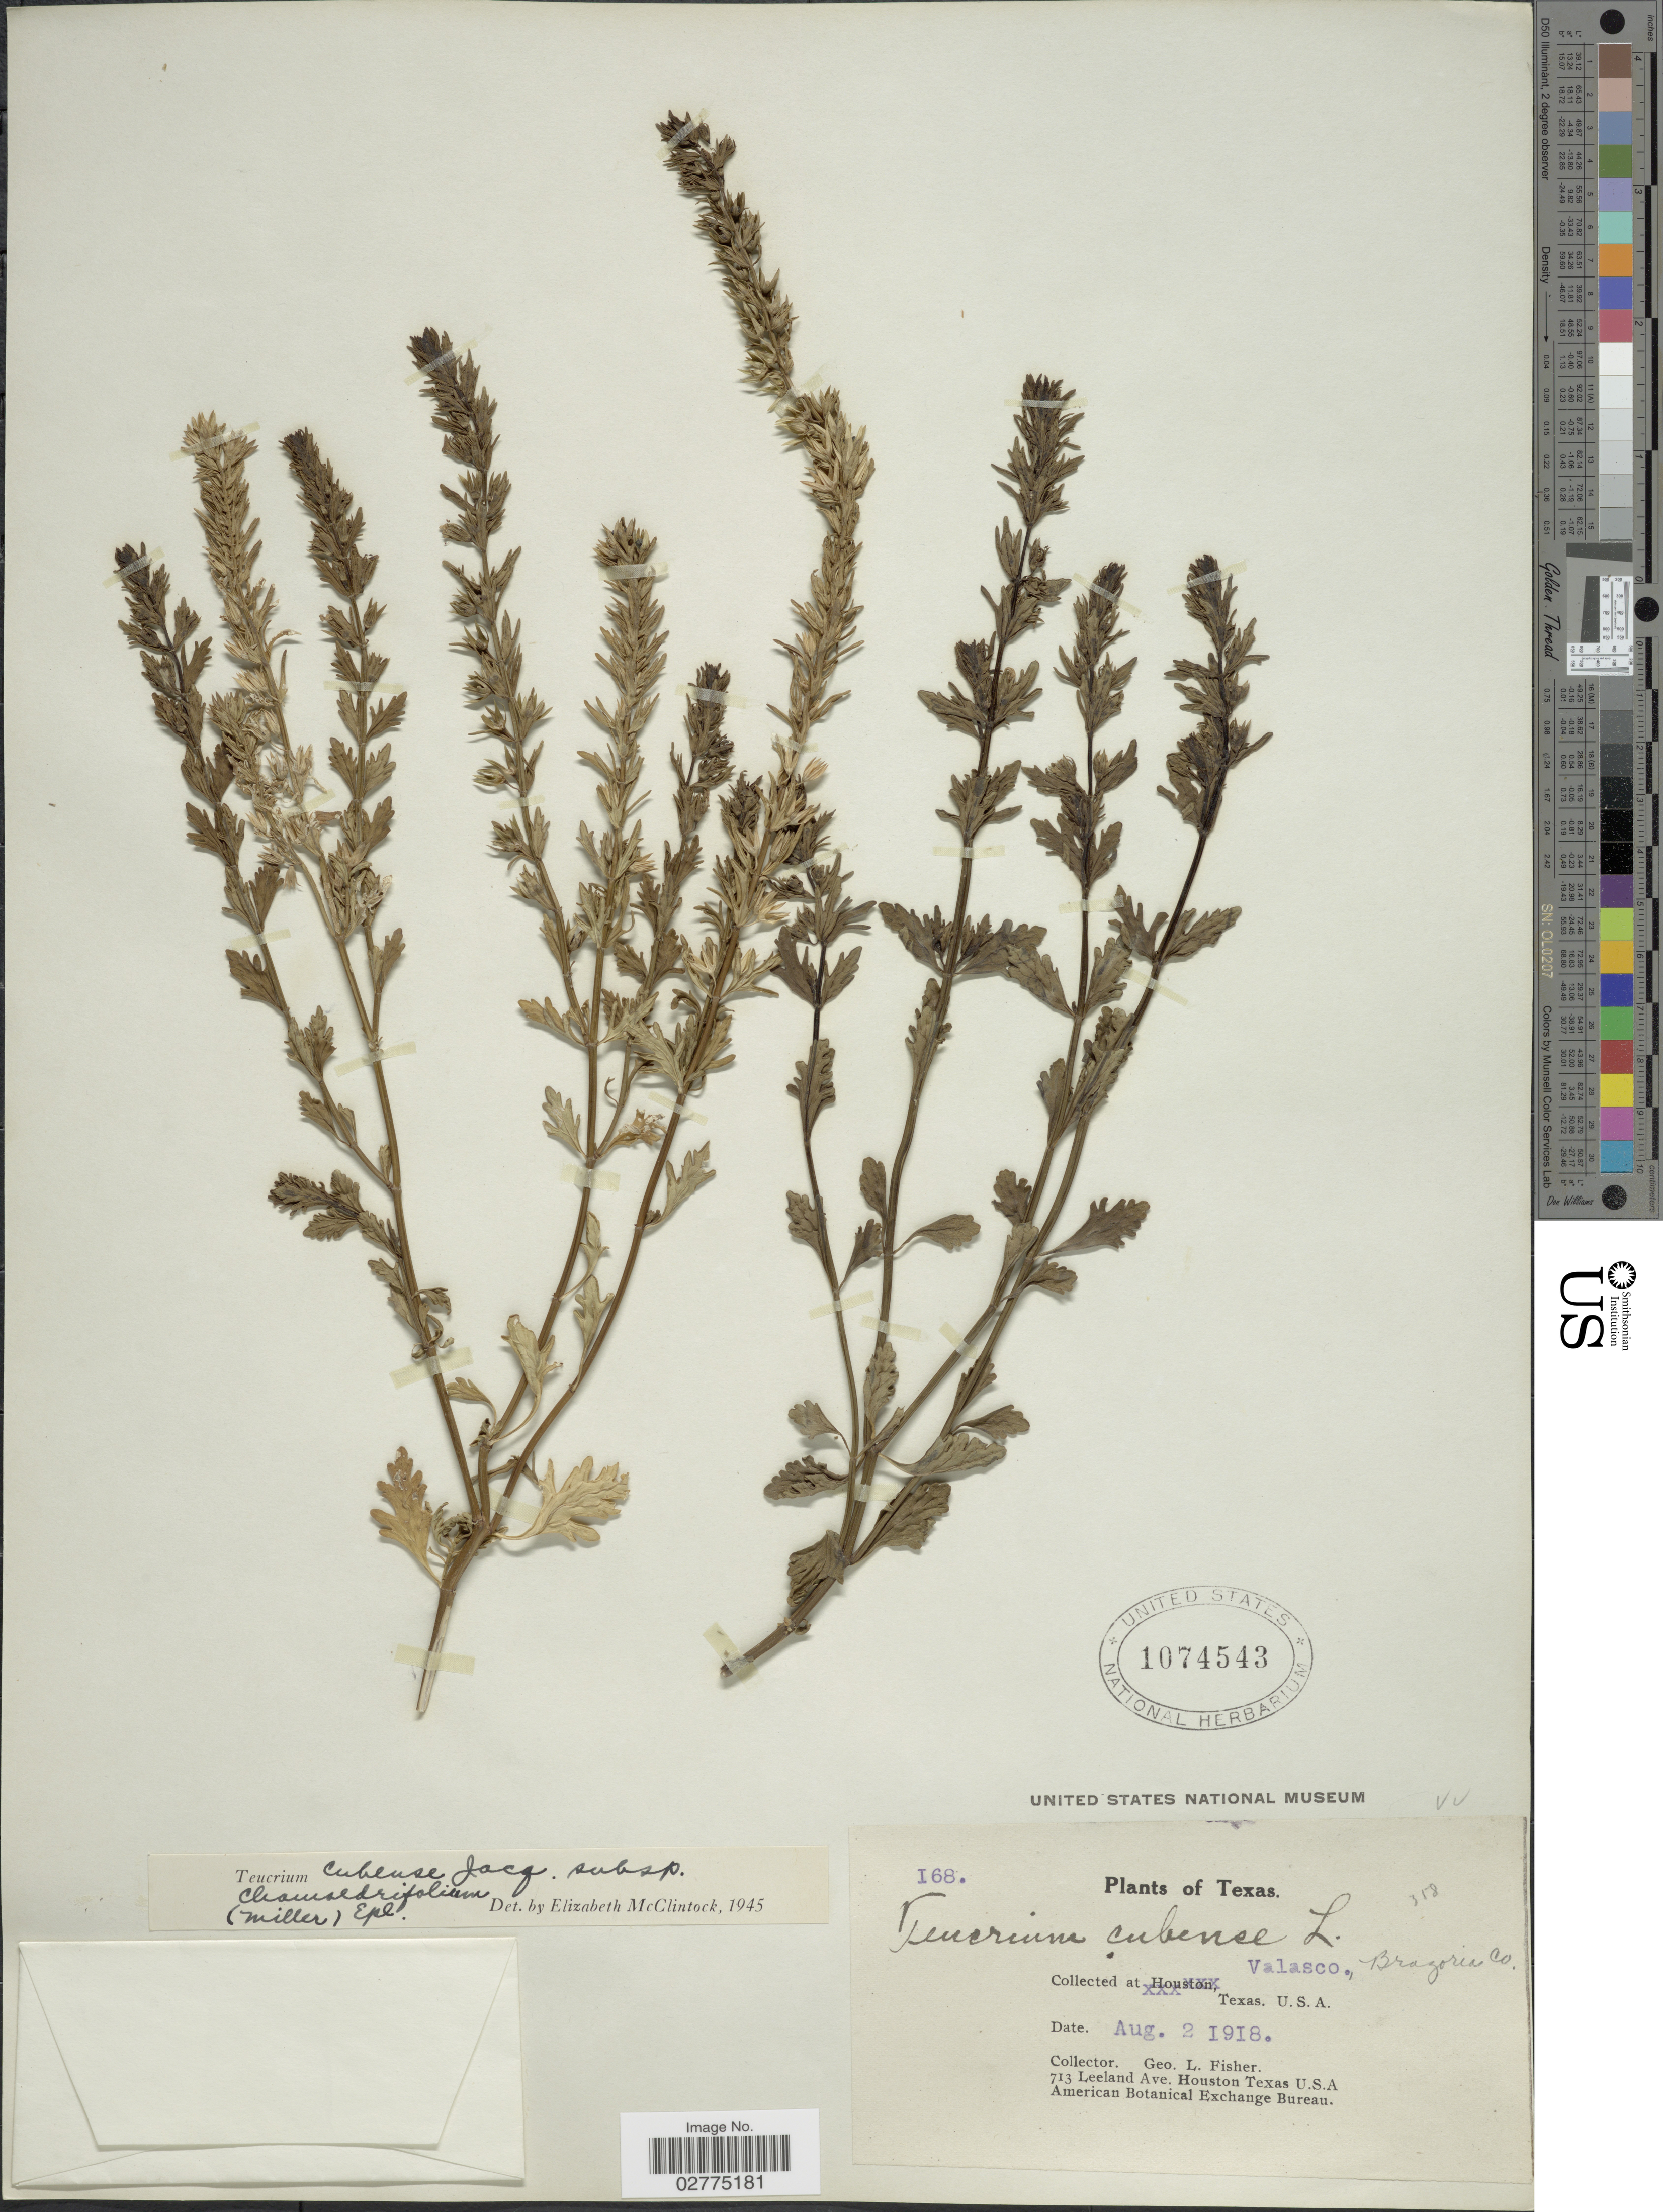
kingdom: Plantae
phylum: Tracheophyta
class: Magnoliopsida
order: Lamiales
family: Lamiaceae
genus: Teucrium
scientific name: Teucrium cubense subsp. chamaedrifolium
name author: Jacq.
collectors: G. L. Fisher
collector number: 168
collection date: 1918-08-02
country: United States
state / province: Texas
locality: Valasco, Brazoria Co.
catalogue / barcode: US 1074543